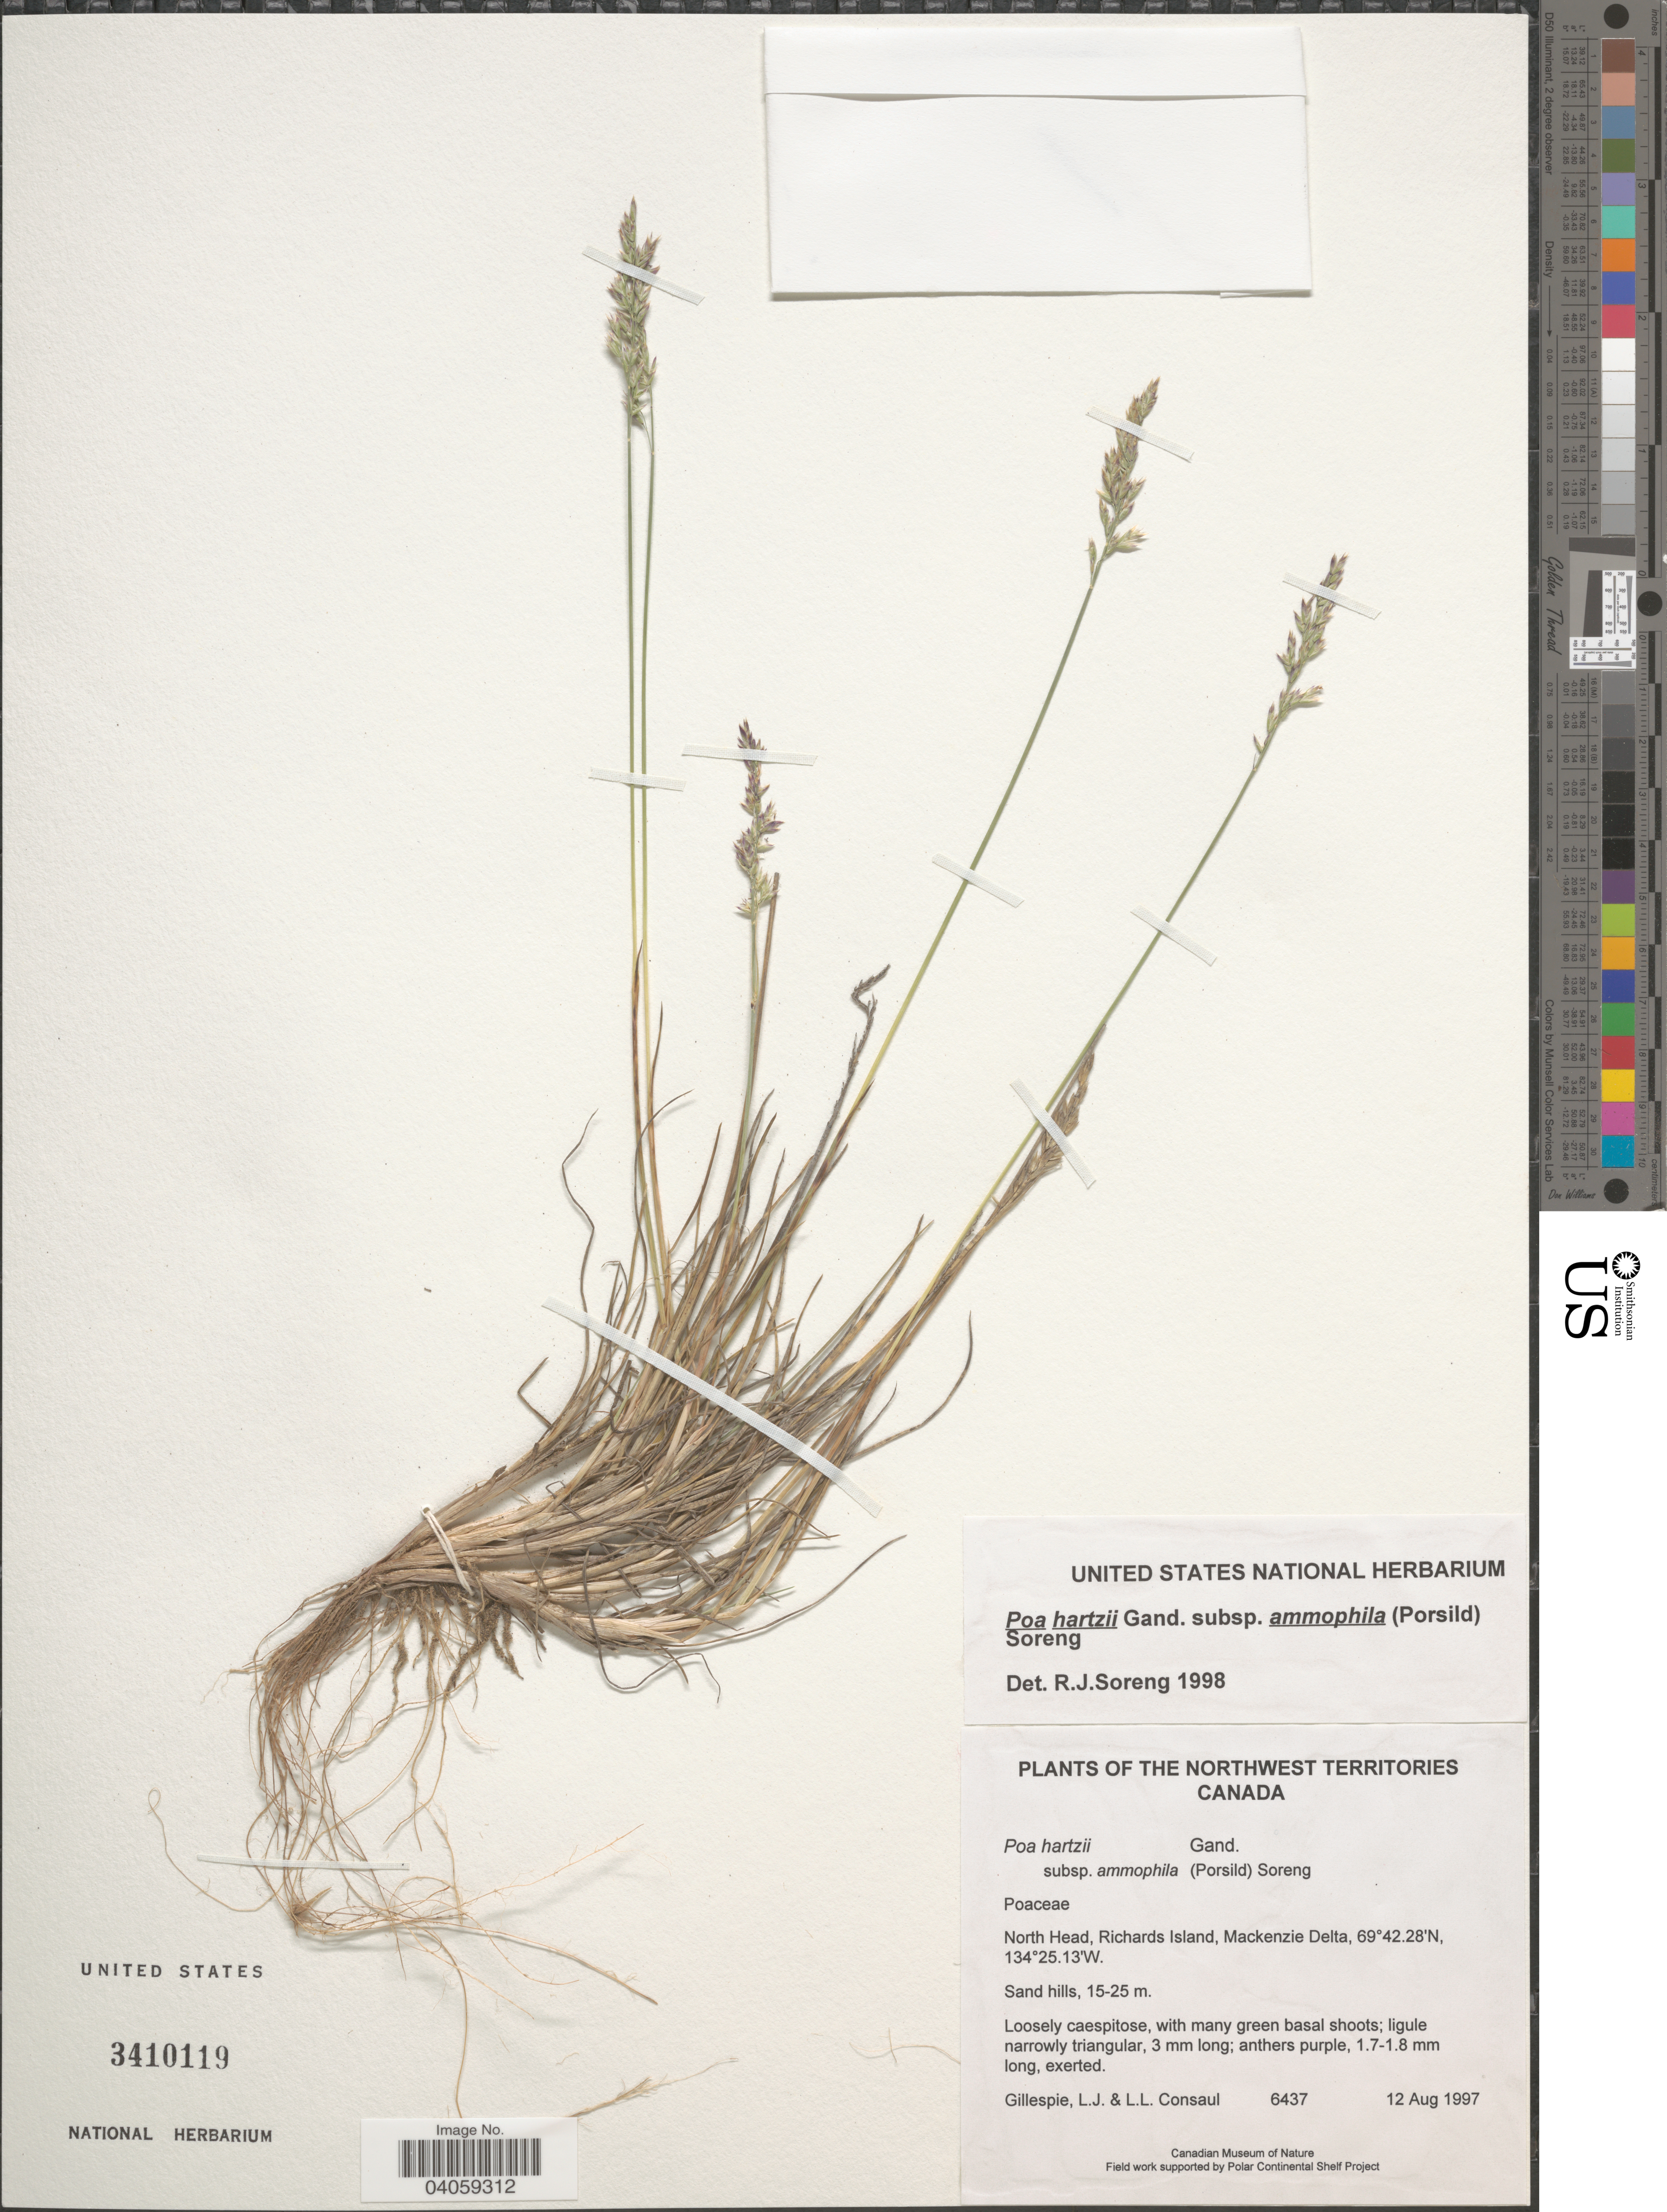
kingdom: Plantae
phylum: Tracheophyta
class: Liliopsida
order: Poales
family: Poaceae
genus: Poa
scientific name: Poa ammophila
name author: A.E. Porsild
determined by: Soreng, Robert J., Research Associate (BOT), Smithsonian Institution - National Museum of Natural History (UNITED STATES)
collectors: L. Gillespie & L. Consaul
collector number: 6437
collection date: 1997-08-12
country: Canada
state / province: Northwest Territories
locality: North Head, Richards Island, Mackenzie Delta.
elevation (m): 15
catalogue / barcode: US 3410119